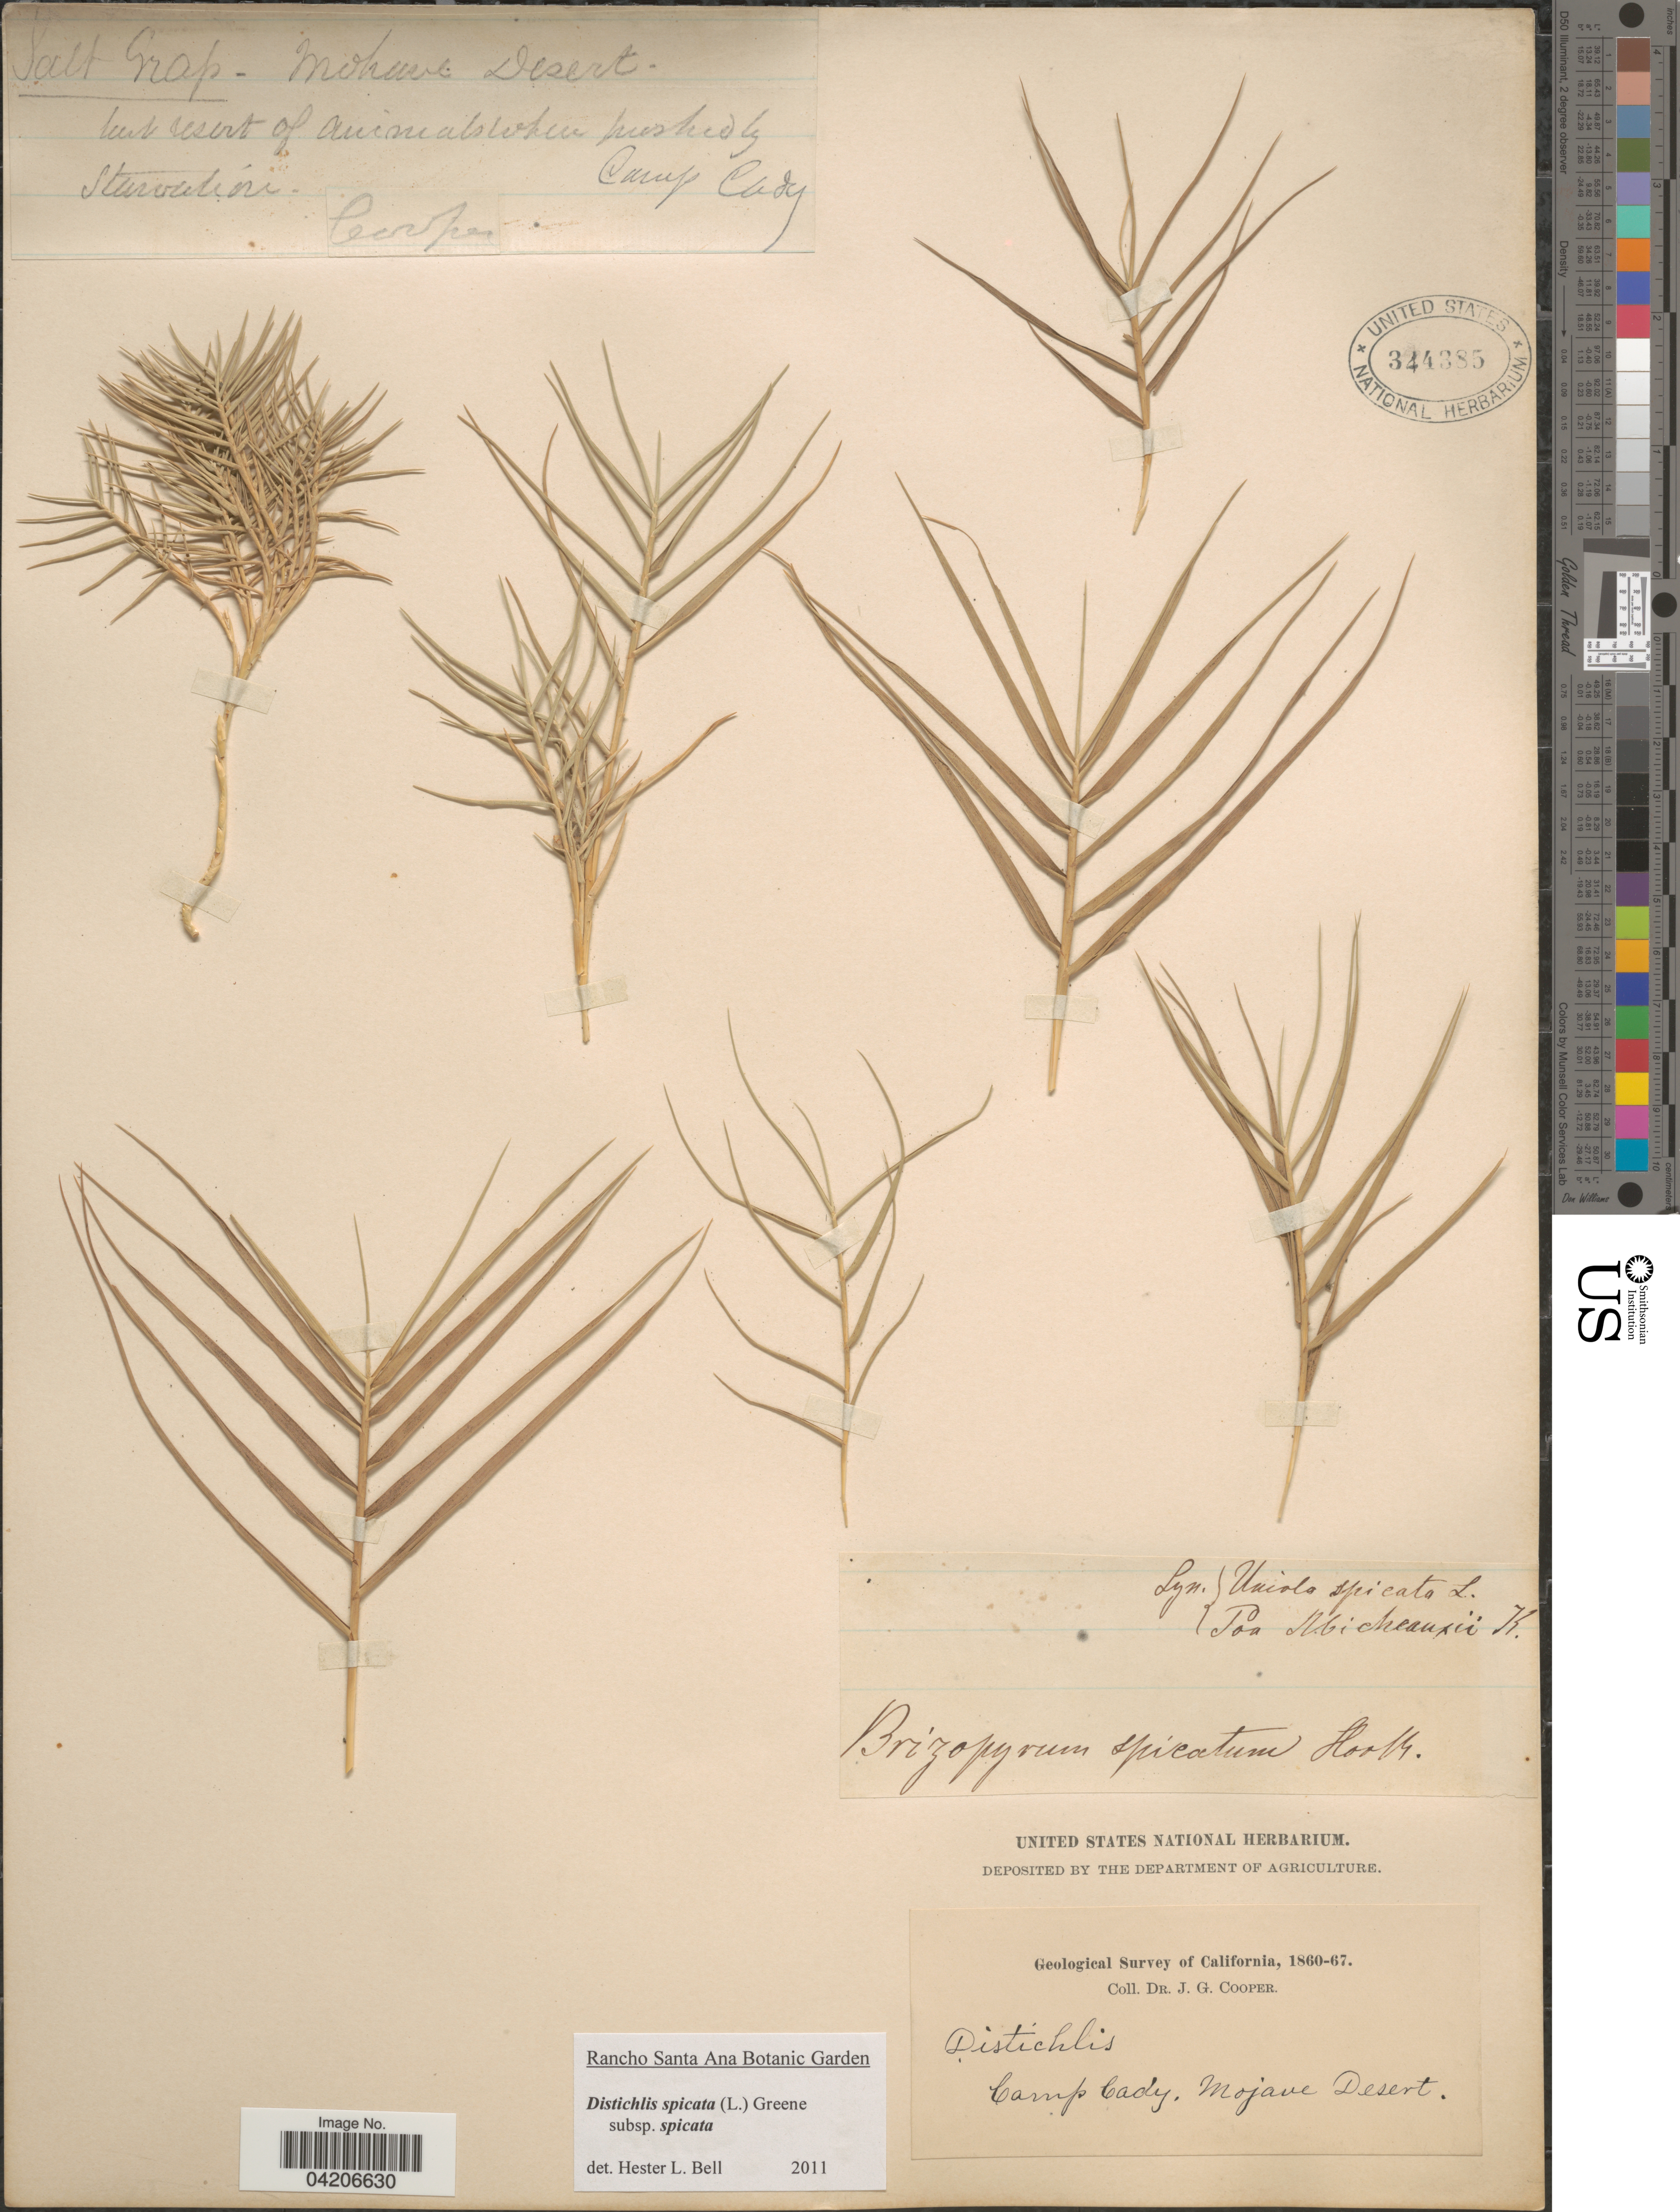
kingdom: Plantae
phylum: Tracheophyta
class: Liliopsida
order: Poales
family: Poaceae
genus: Distichlis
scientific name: Distichlis spicata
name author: (L.) Greene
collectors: J. G. Cooper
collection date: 1860/1867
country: United States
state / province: California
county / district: San Bernardino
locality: Geological Survey of California, 1860-67. Camp Cady, Mojave Desert.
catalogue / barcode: US 344385